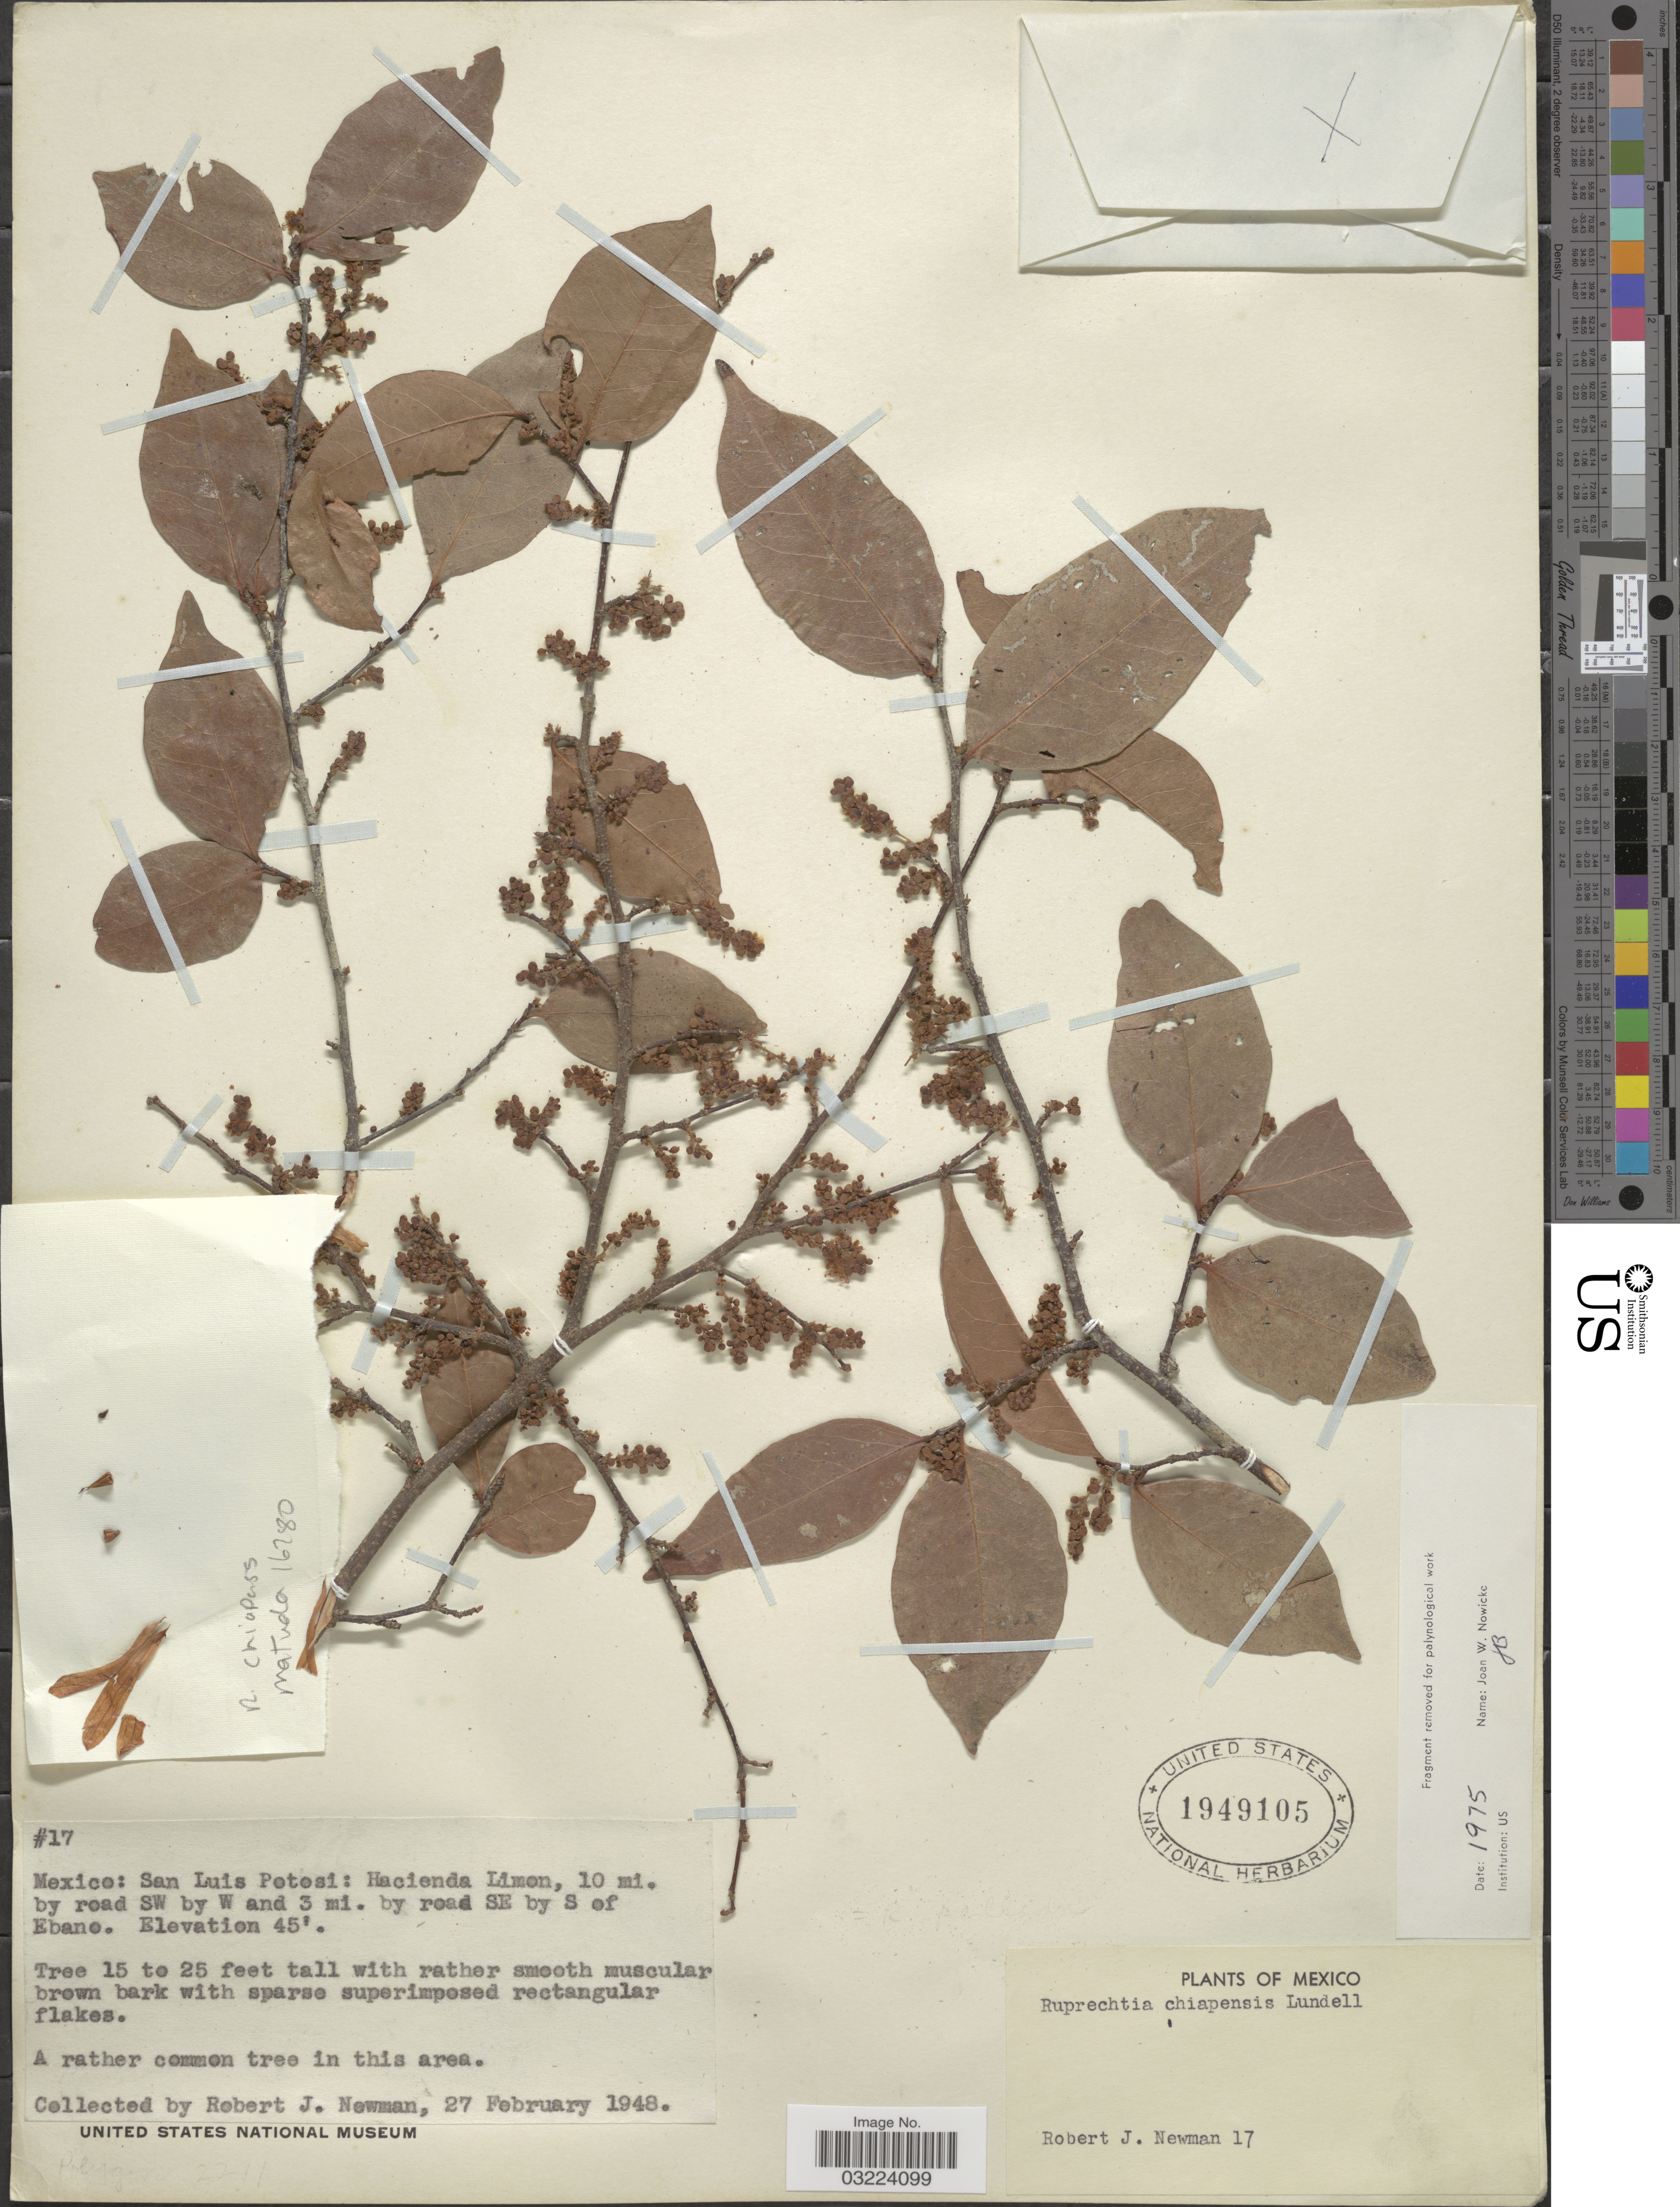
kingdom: Plantae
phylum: Tracheophyta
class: Magnoliopsida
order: Caryophyllales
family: Polygonaceae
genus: Ruprechtia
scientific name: Ruprechtia chiapensis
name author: Lundell ex Standl. & Steyerm.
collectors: R. J. Newman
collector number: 17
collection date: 1948-02-27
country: Mexico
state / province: San Luis Potosí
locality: Hacienda Limon, 10 mi. by road SW by W and 3 mi. by road SE by S of Ebano.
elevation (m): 14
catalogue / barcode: US 1949105